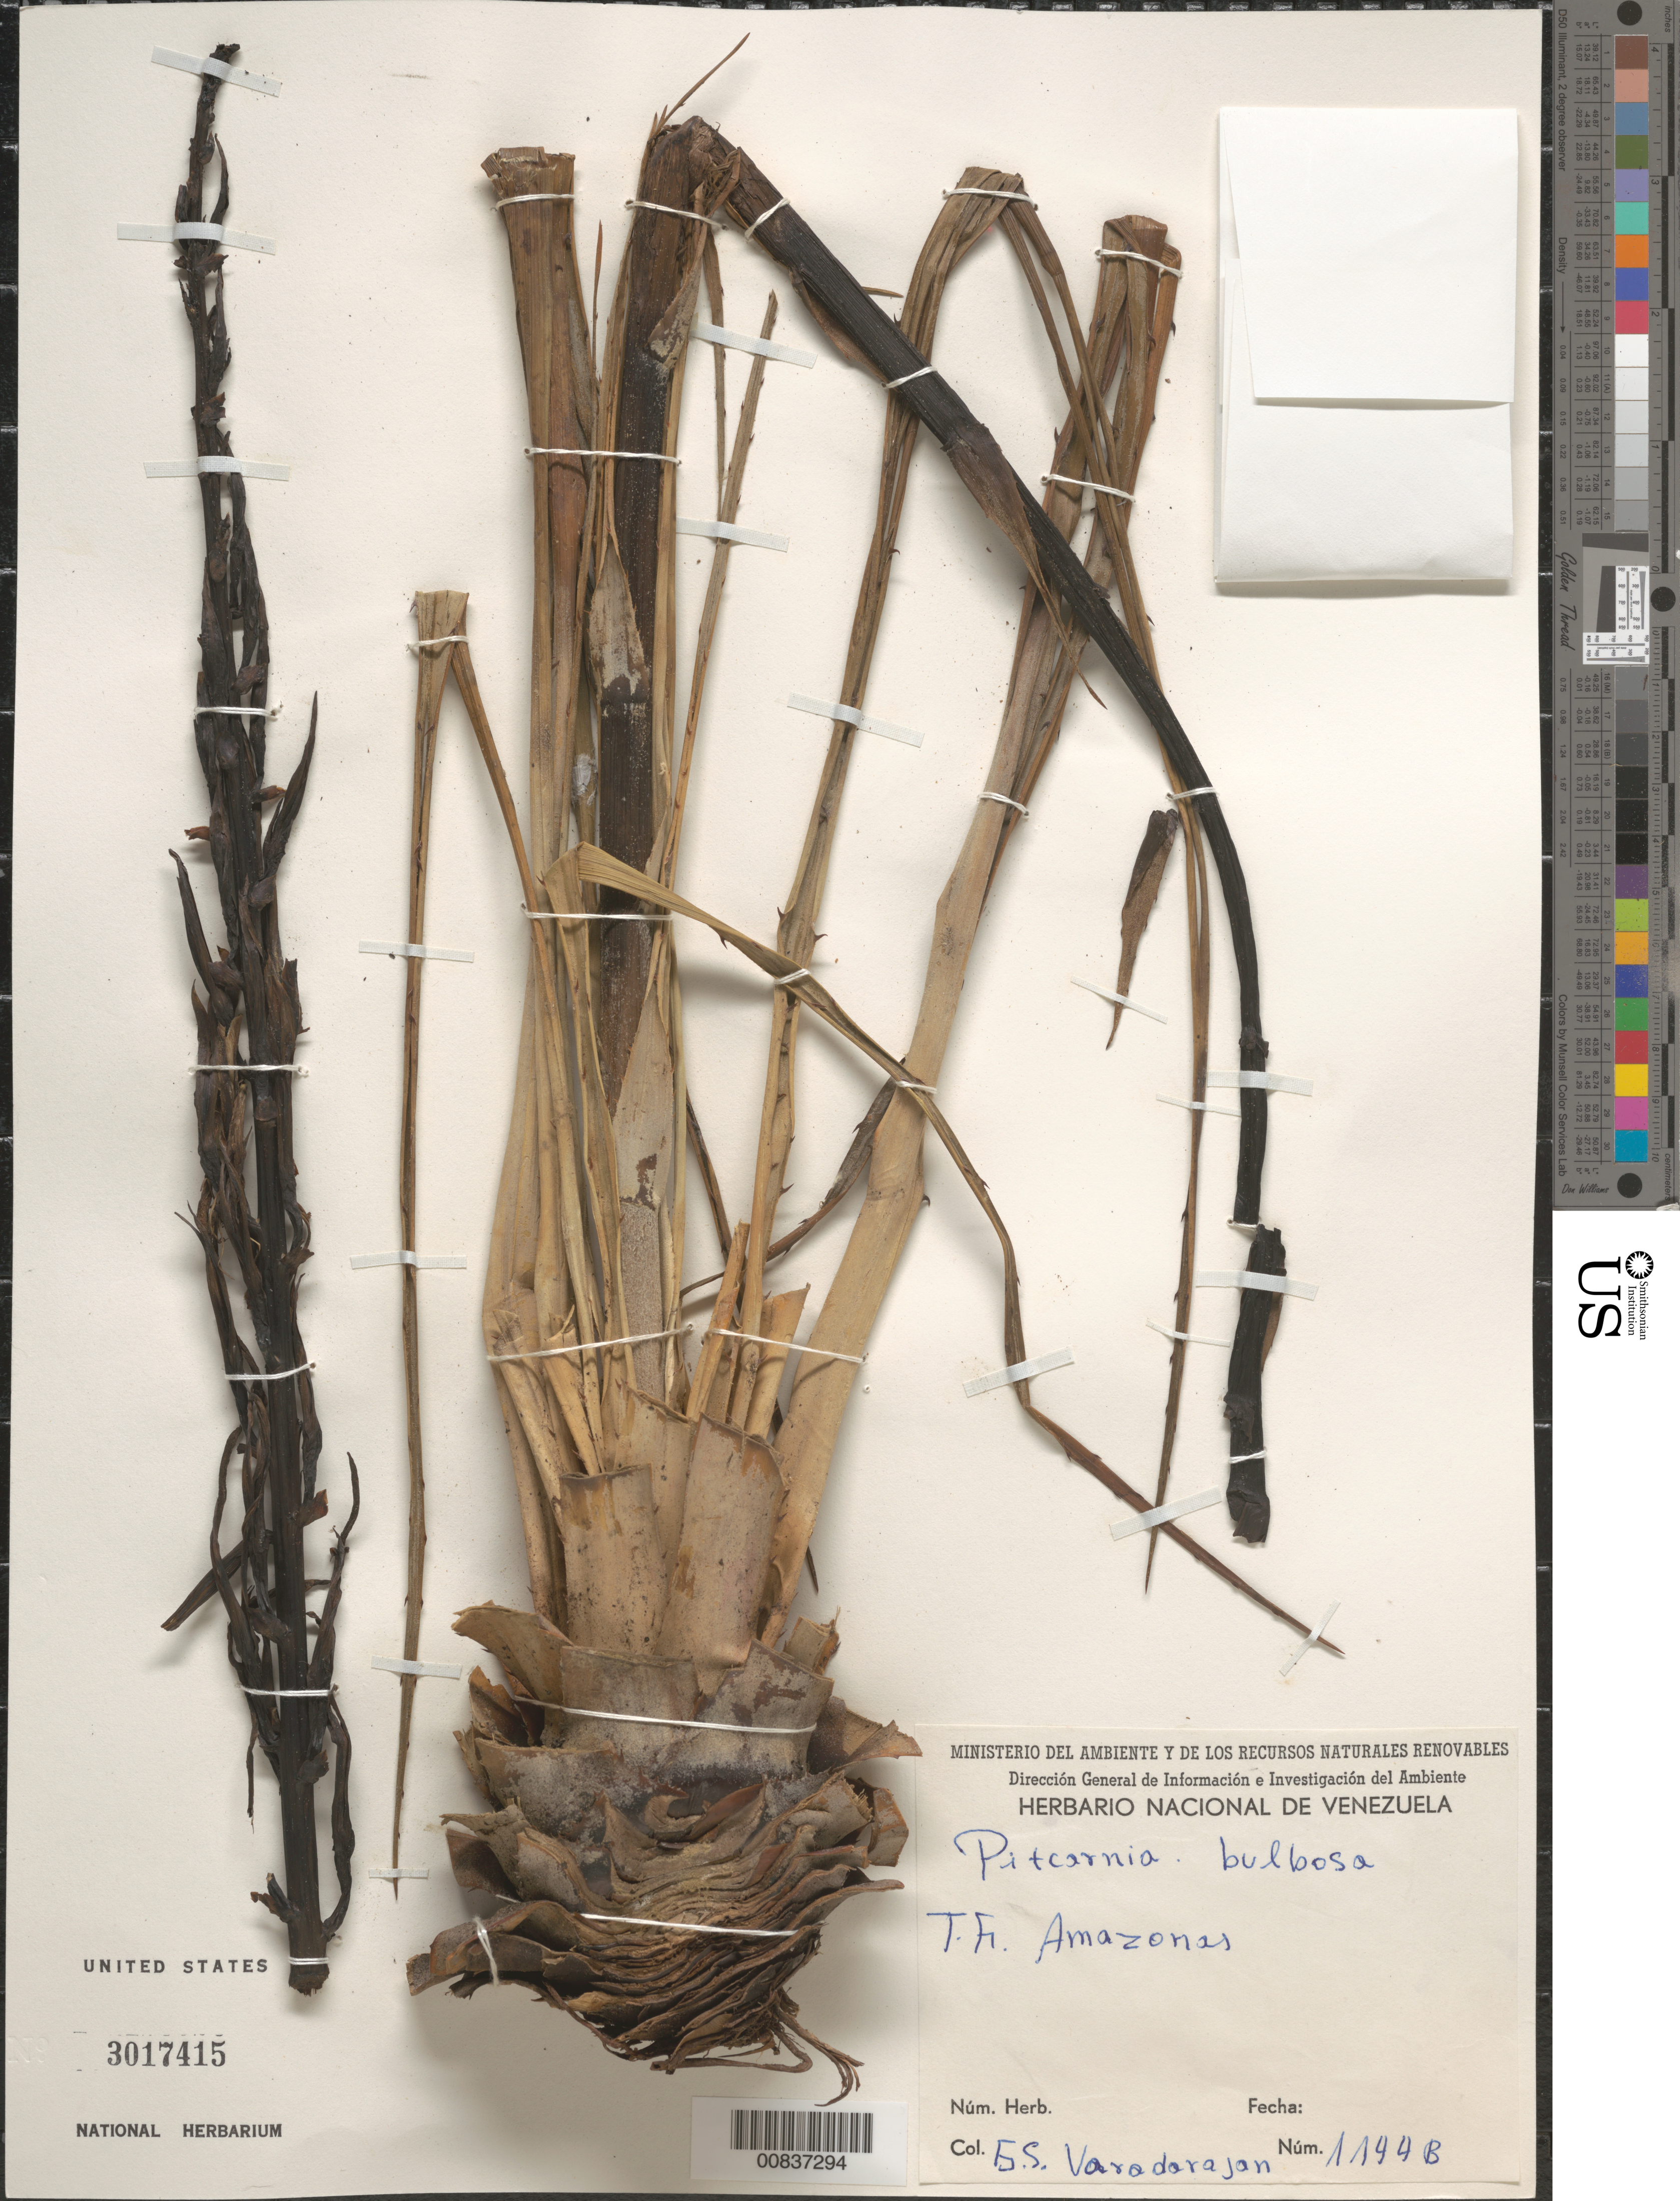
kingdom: Plantae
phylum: Tracheophyta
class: Liliopsida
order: Poales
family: Bromeliaceae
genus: Pitcairnia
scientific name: Pitcairnia bulbosa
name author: L.B. Sm.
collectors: G. S. Varadarajan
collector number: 1144B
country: Venezuela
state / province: Amazonas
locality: T.F. Amazonas.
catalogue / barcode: US 3017415